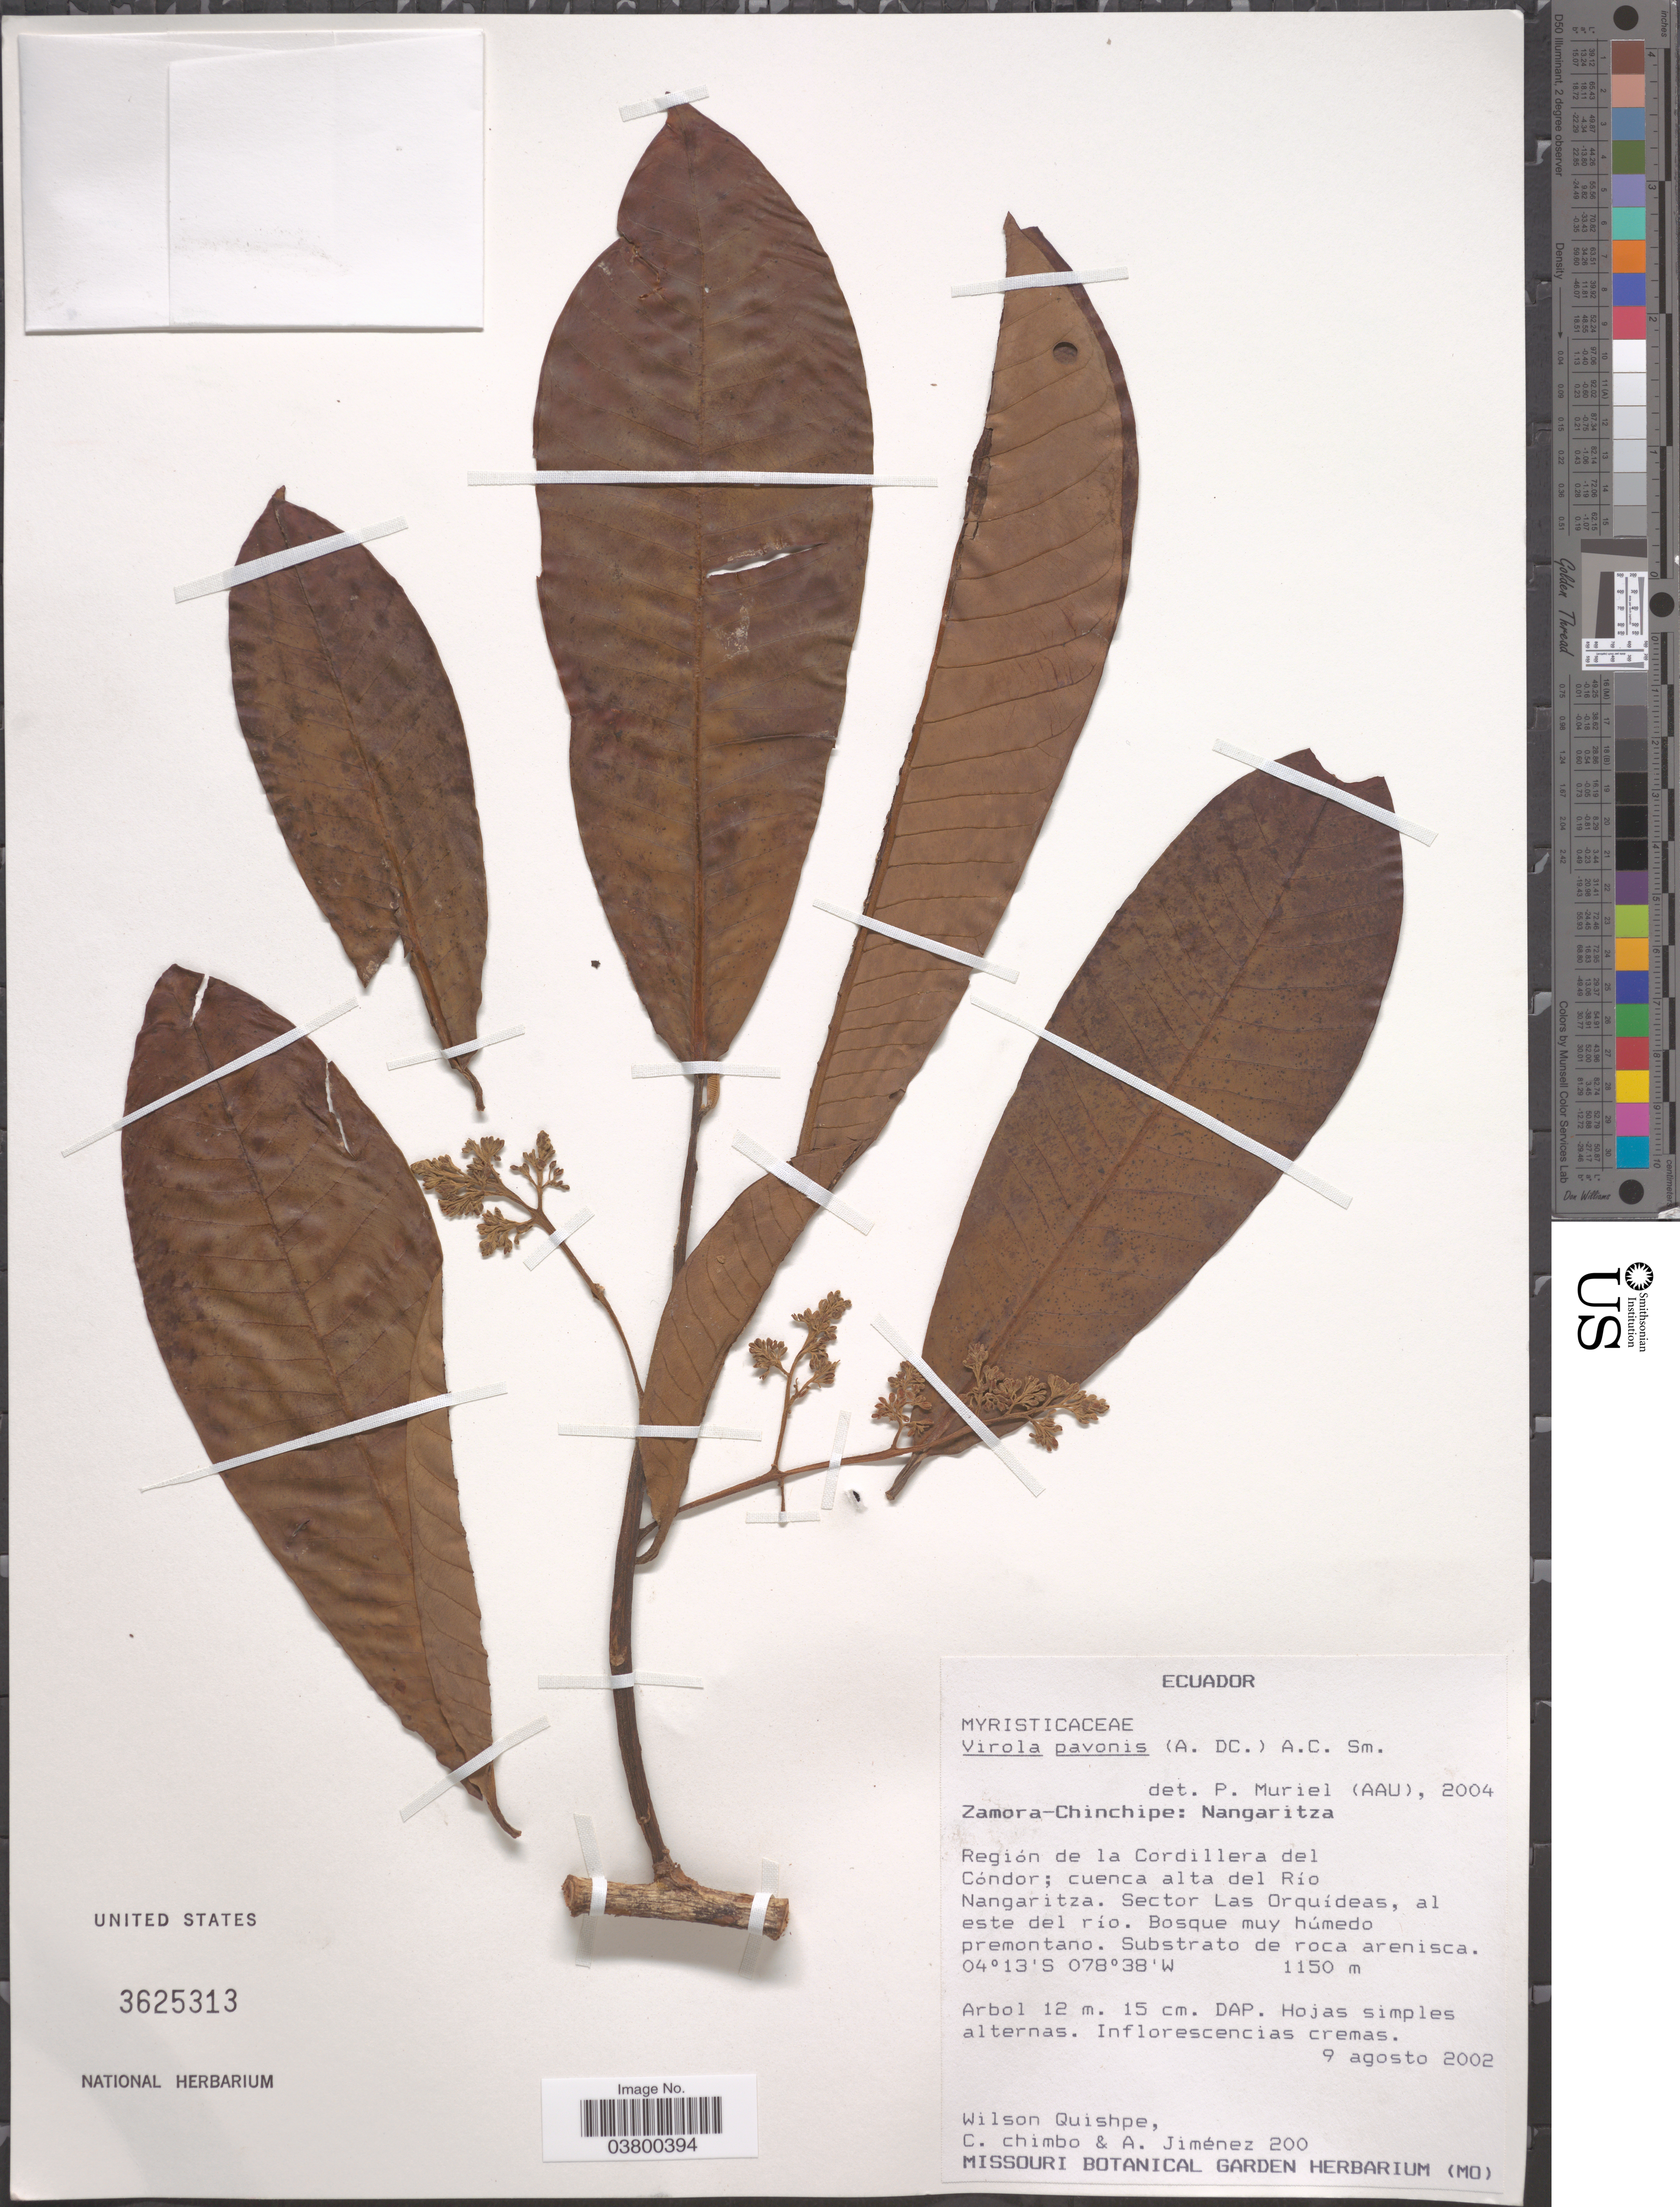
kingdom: Plantae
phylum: Tracheophyta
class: Magnoliopsida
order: Magnoliales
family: Myristicaceae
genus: Virola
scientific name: Virola pavonis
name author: (A. DC.) A.C. Sm.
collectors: W. Quizhpe, C. Chimbo & A. Jiménez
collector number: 200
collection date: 2002-08-09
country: Ecuador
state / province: Zamora-Chinchipe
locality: Nangaritza. Región de la Cordillera del Cóndor; cuenca alta del Río Nangaritza. Sector Las Orquídeas, al este del río.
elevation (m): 1150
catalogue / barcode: US 3625313